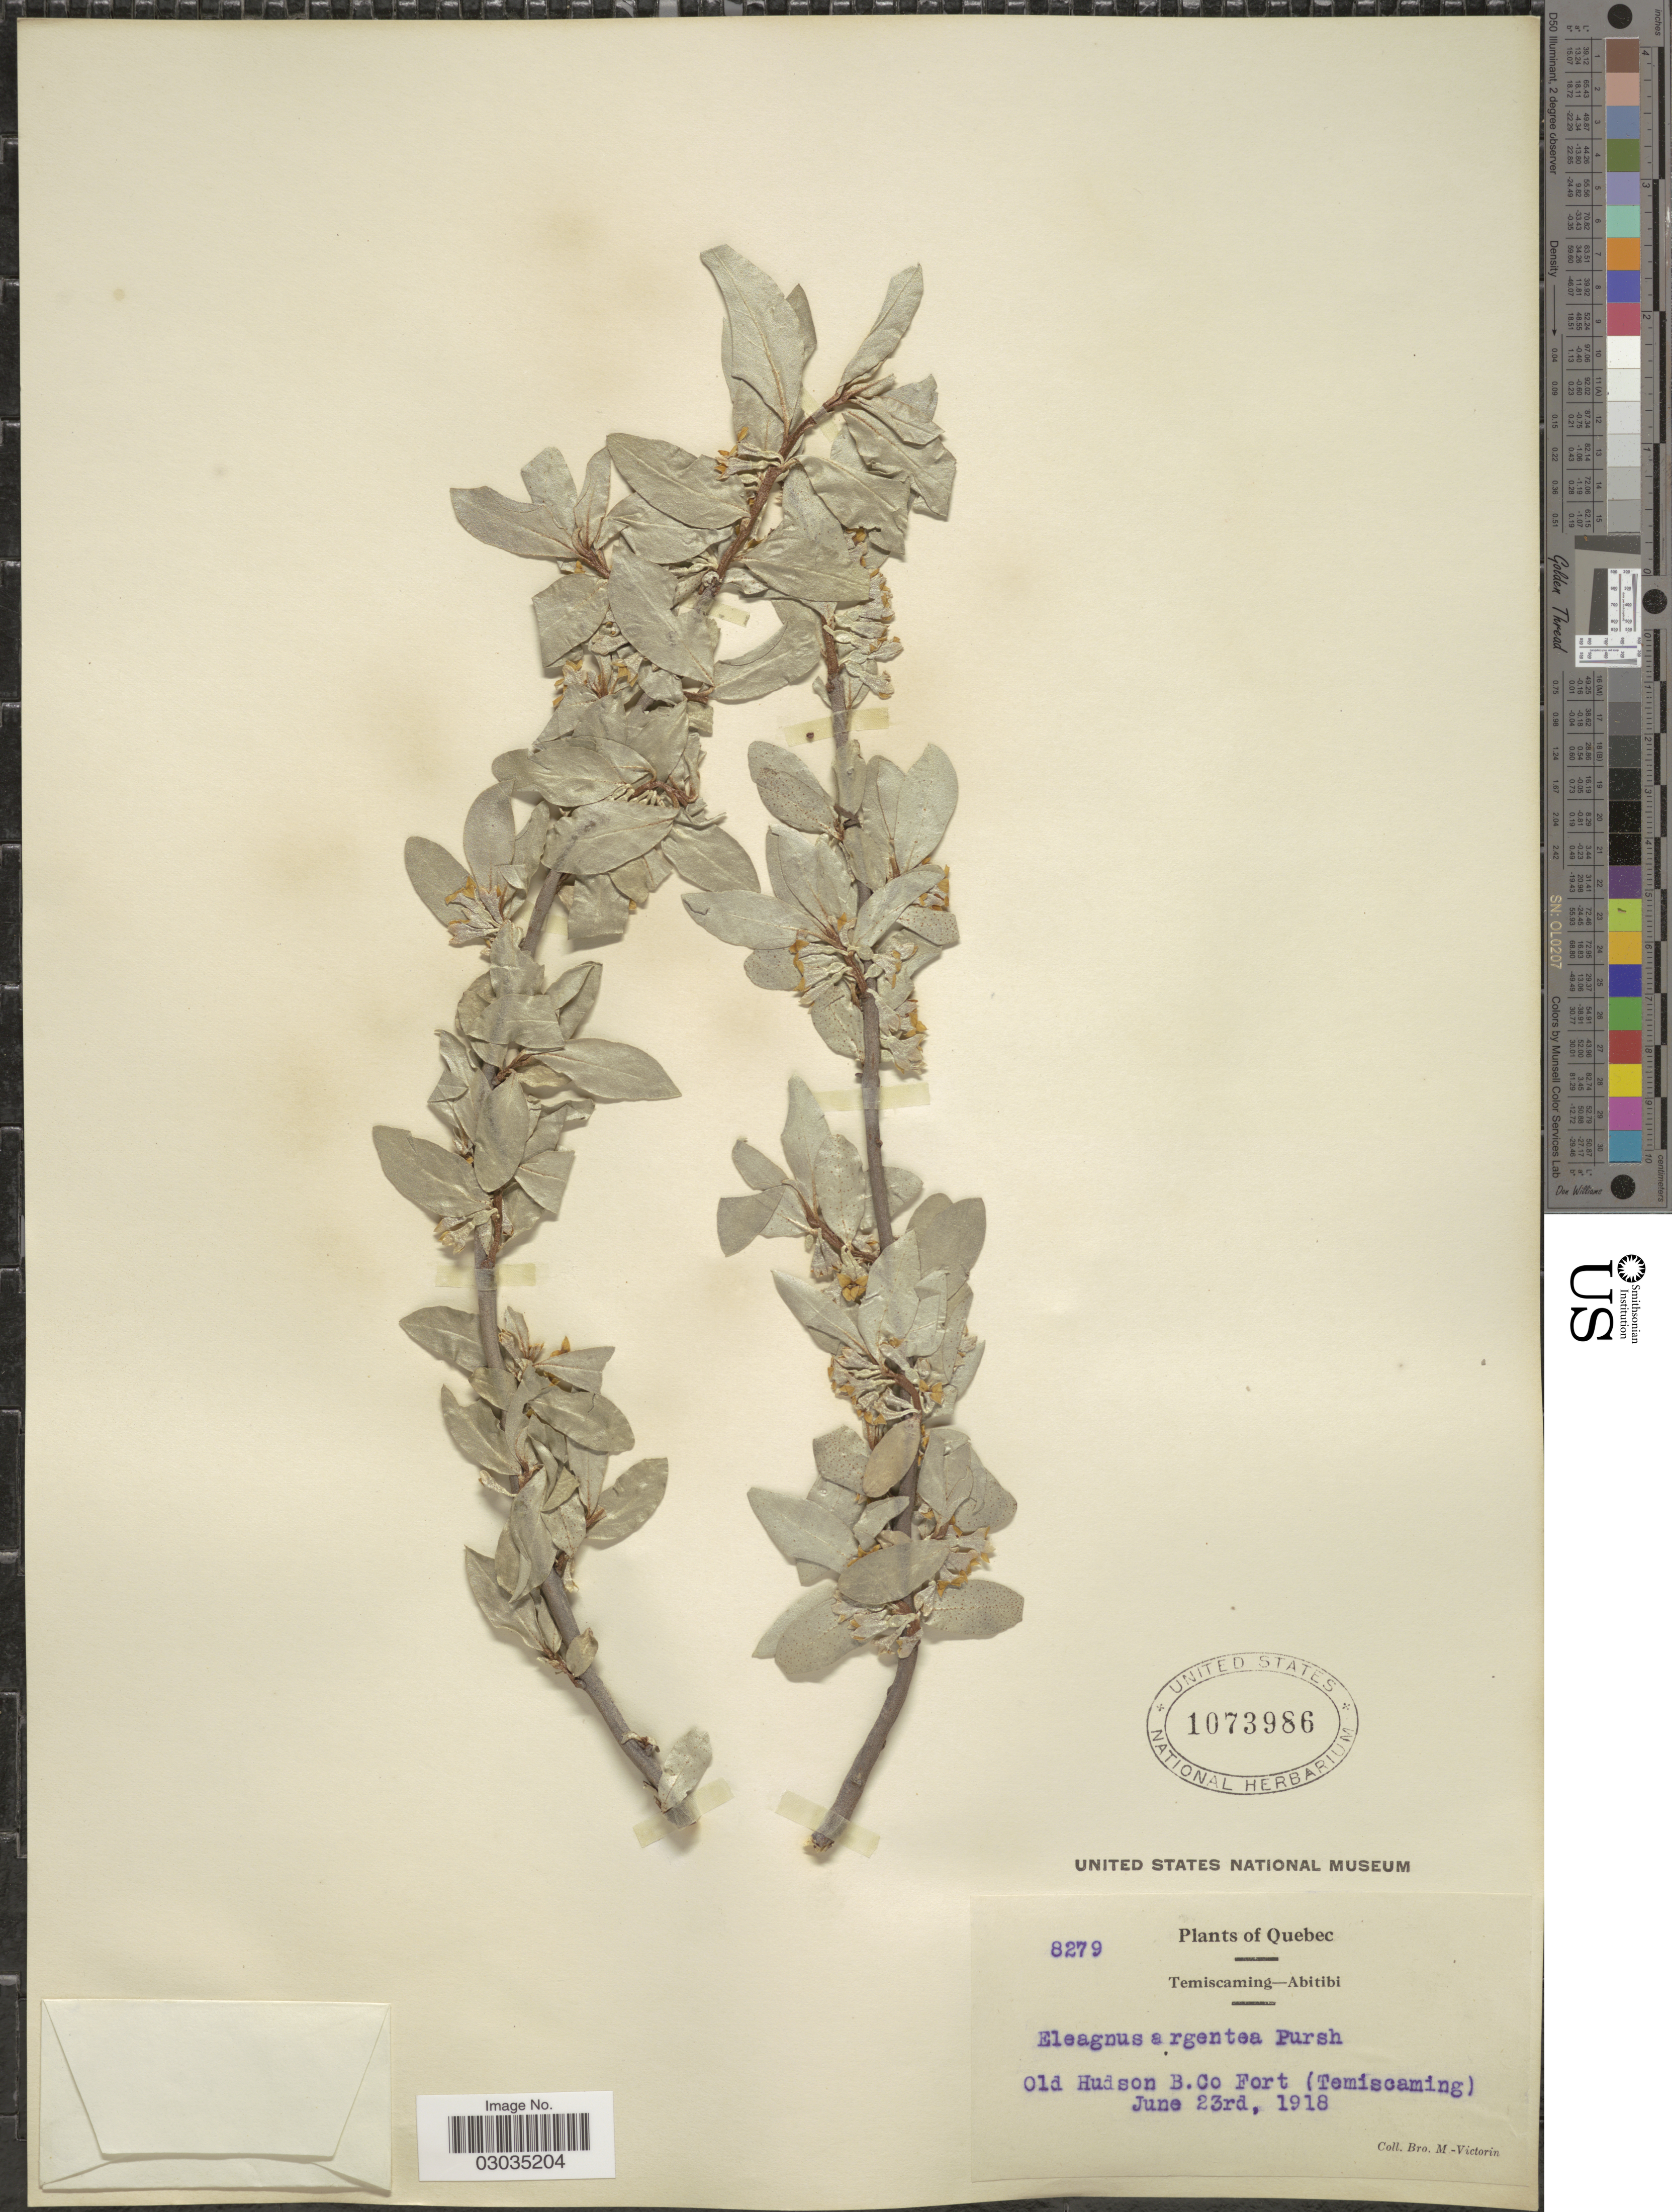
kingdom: Plantae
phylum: Tracheophyta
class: Magnoliopsida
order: Rosales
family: Elaeagnaceae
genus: Elaeagnus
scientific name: Elaeagnus commutata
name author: Bernh. ex Rydb.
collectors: Fr. Marie-Victorin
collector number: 8279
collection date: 1918-06-23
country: Canada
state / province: Quebec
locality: Temiscaming-Abitibi, Old Hudson B. Co Fort (Temiscaming).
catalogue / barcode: US 1073986